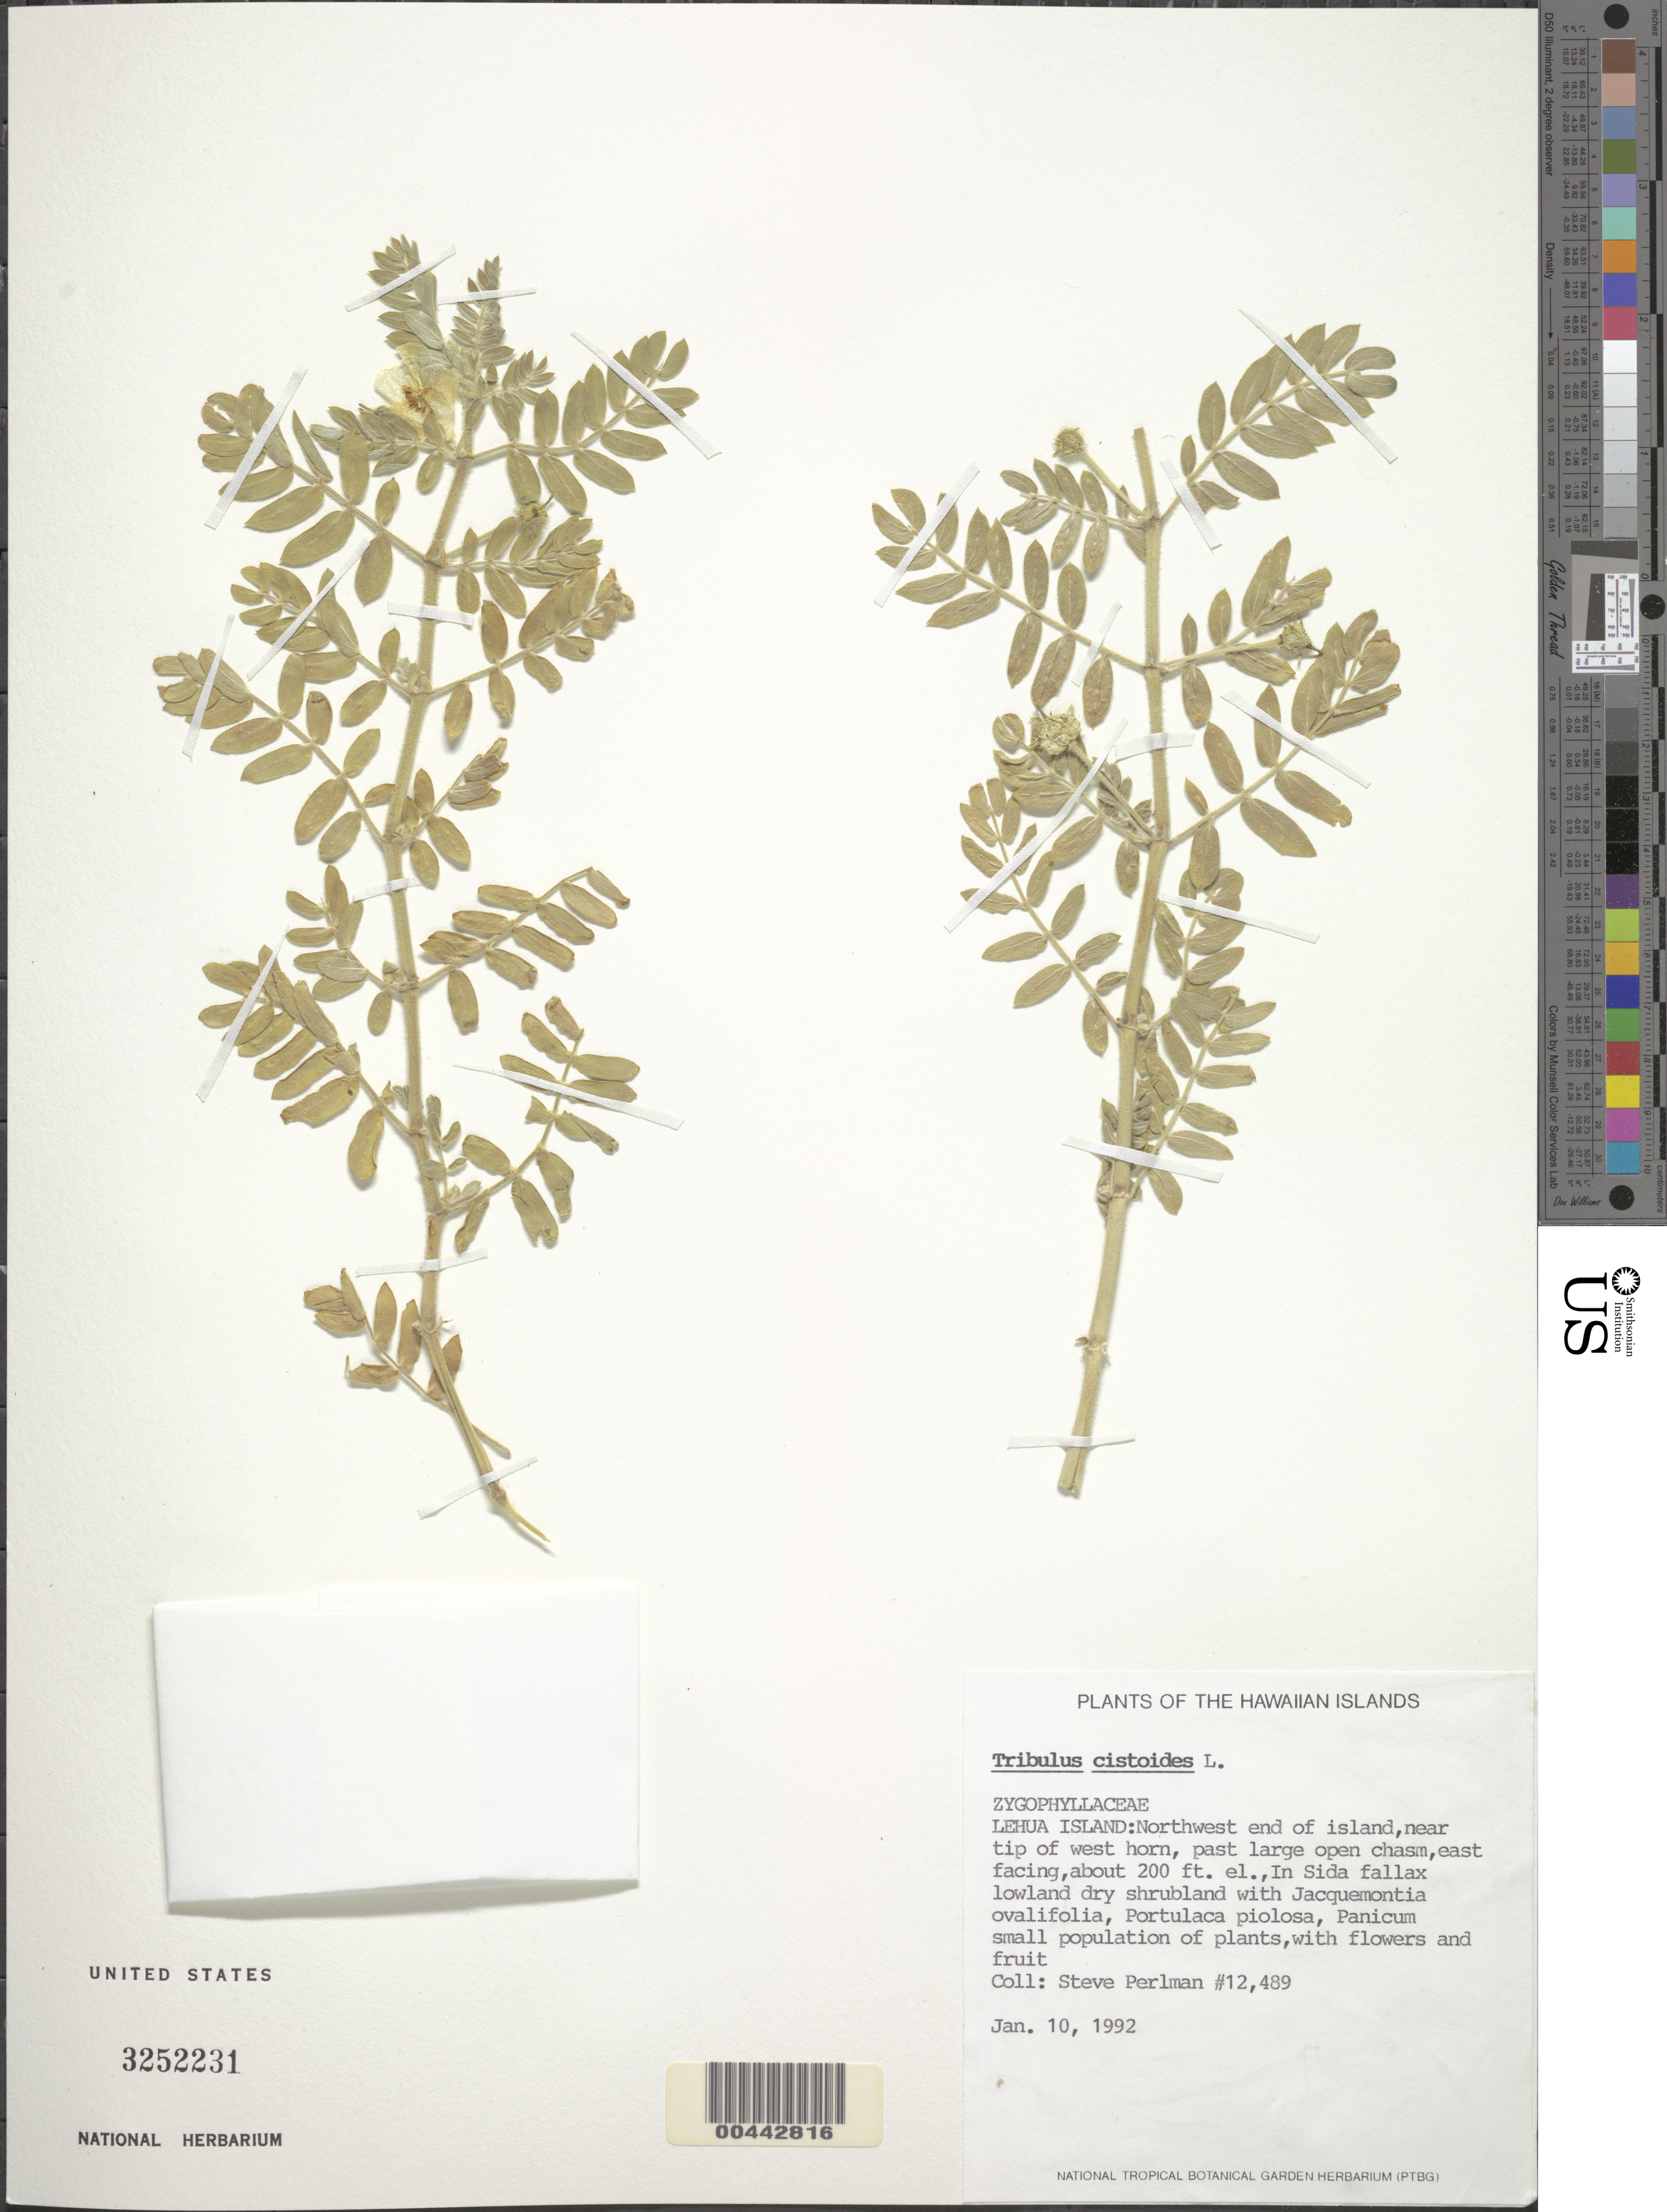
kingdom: Plantae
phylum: Tracheophyta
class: Magnoliopsida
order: Zygophyllales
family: Zygophyllaceae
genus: Tribulus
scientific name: Tribulus cistoides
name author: L.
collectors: S. P. Perlman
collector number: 12489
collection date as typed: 10 Jan 1992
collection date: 1992-01-10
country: United States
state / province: Hawaii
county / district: Kauai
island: Lehua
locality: Northwest end of island, near tip of west horn, past large open chasm, east facing.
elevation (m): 61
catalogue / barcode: US 3252231